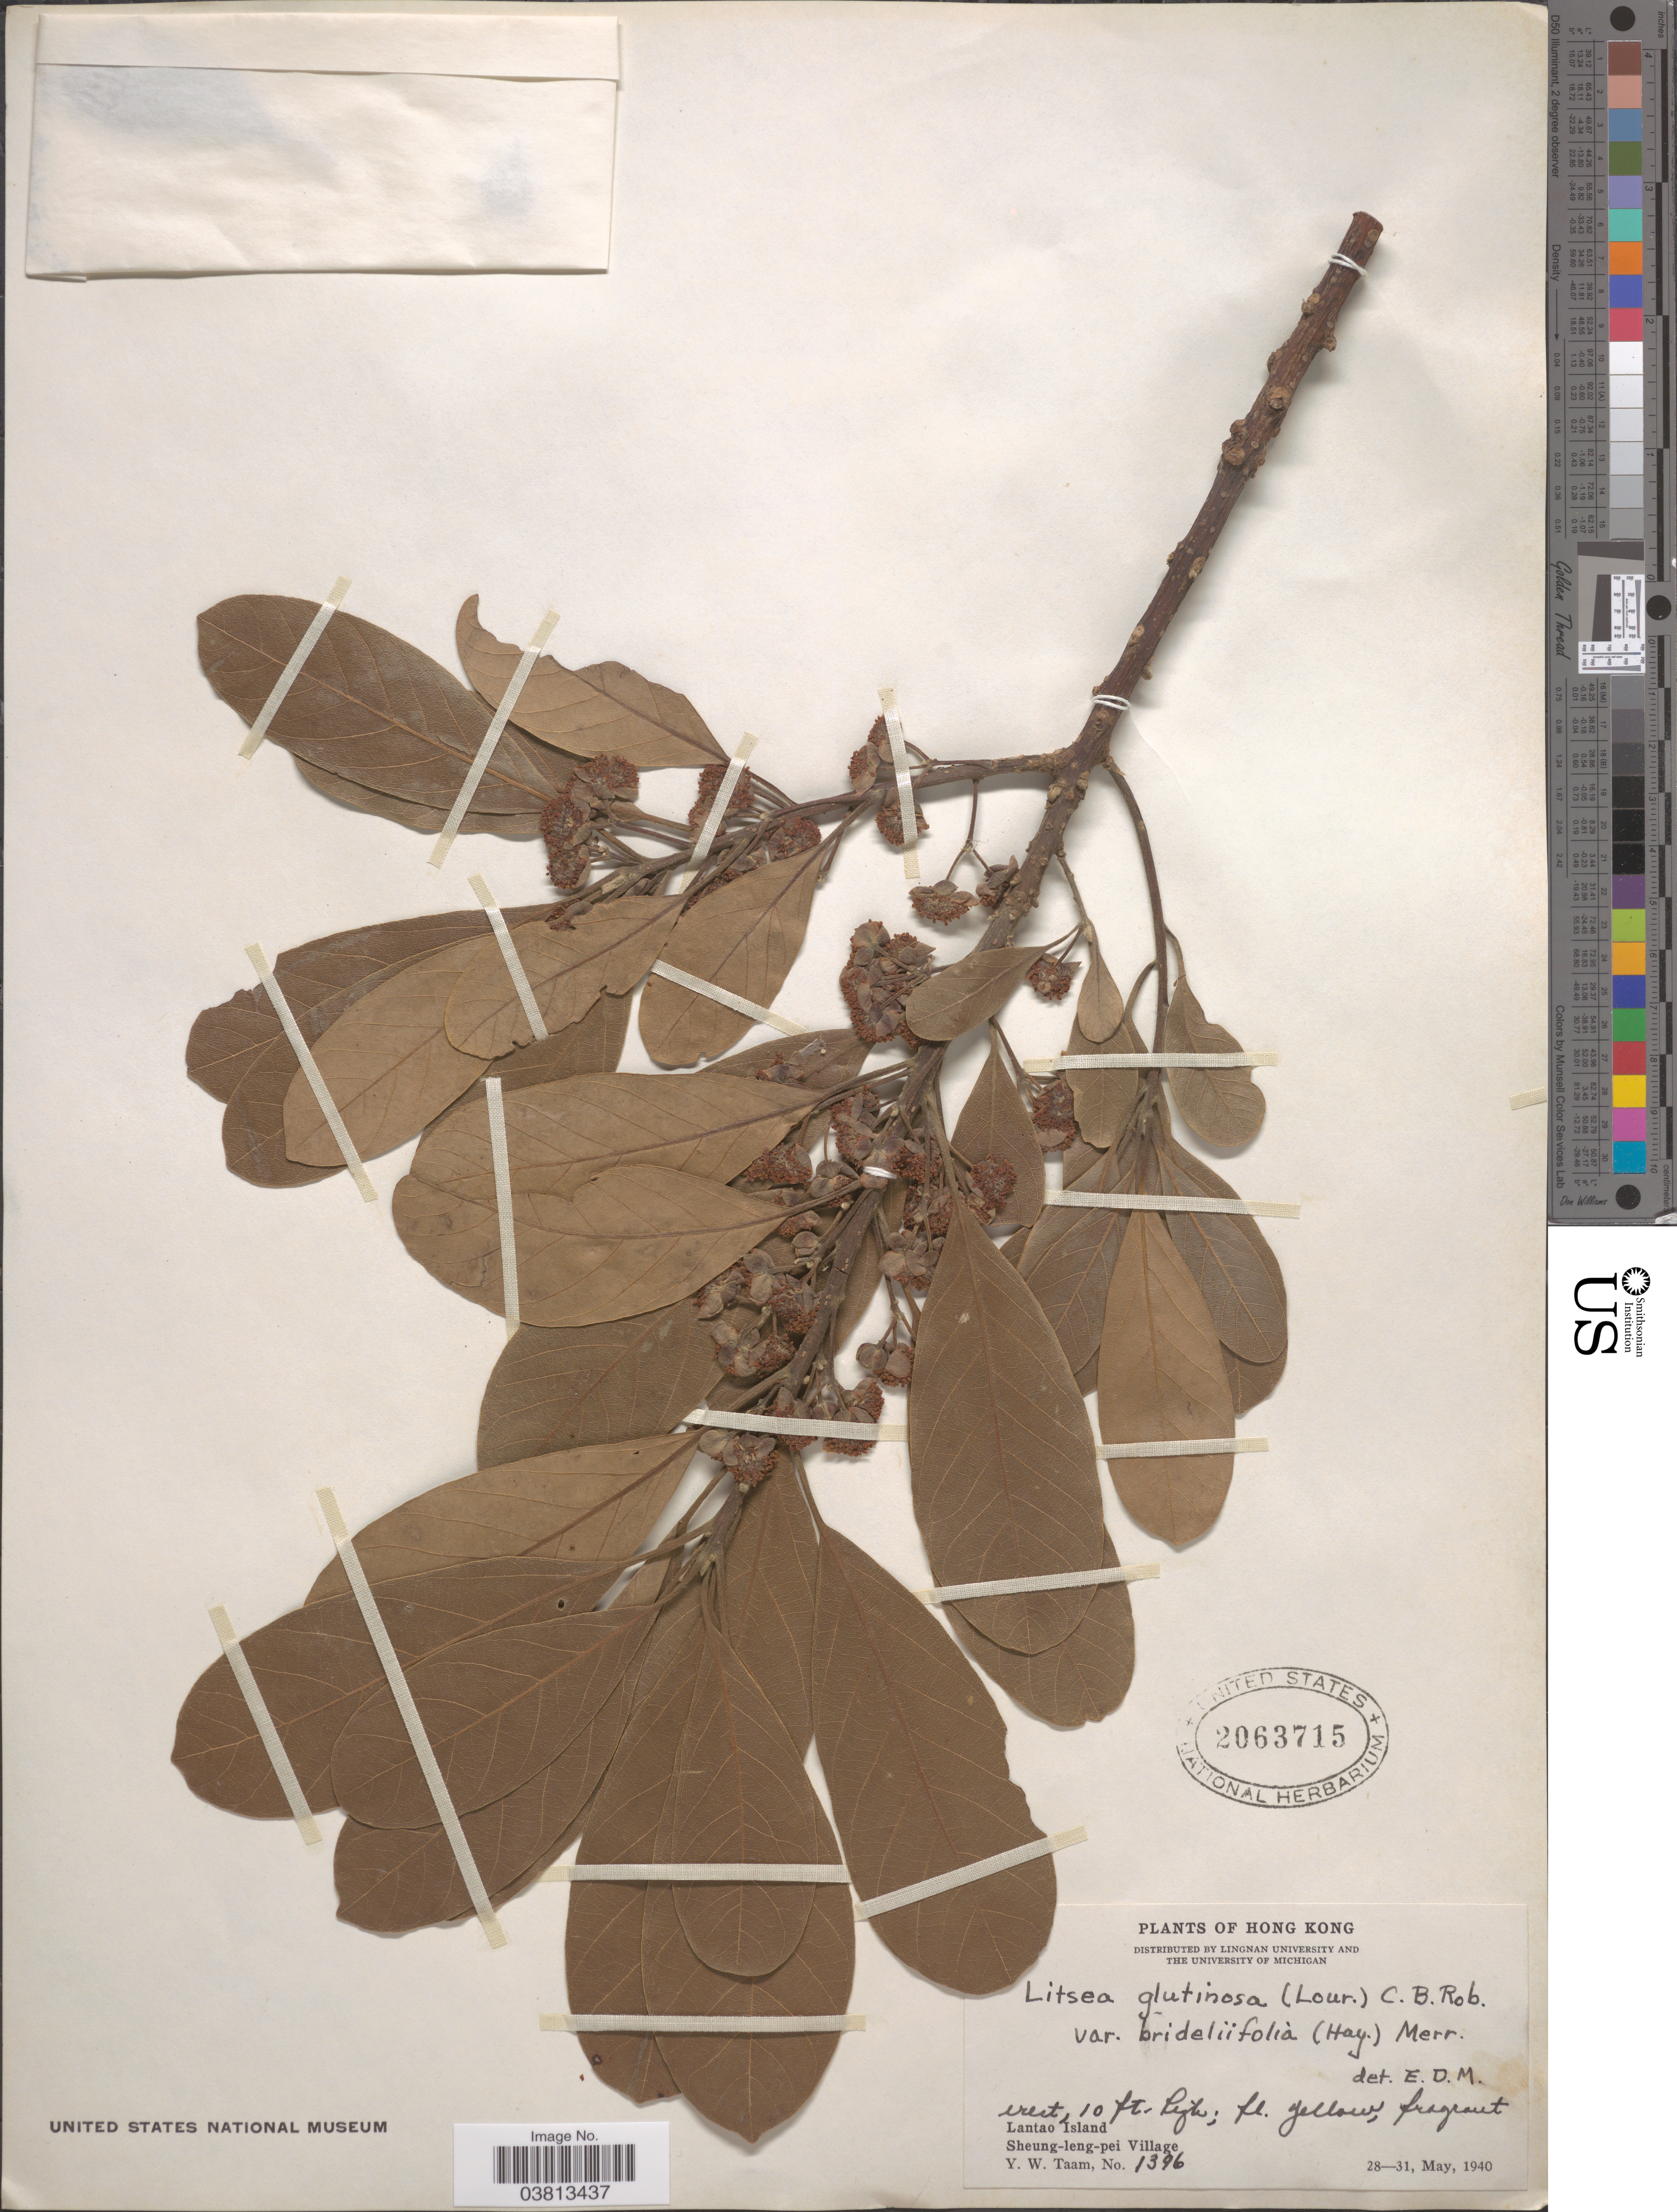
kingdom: Plantae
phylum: Tracheophyta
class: Magnoliopsida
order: Laurales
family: Lauraceae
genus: Litsea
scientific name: Litsea glutinosa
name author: (Lour.) C.B. Rob.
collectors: Y. W. Taam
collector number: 1396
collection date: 1940-05-28/1940-05-31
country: China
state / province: Hong Kong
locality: Lantao Island. Sheung-leng-pei Village.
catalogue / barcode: US 2063715